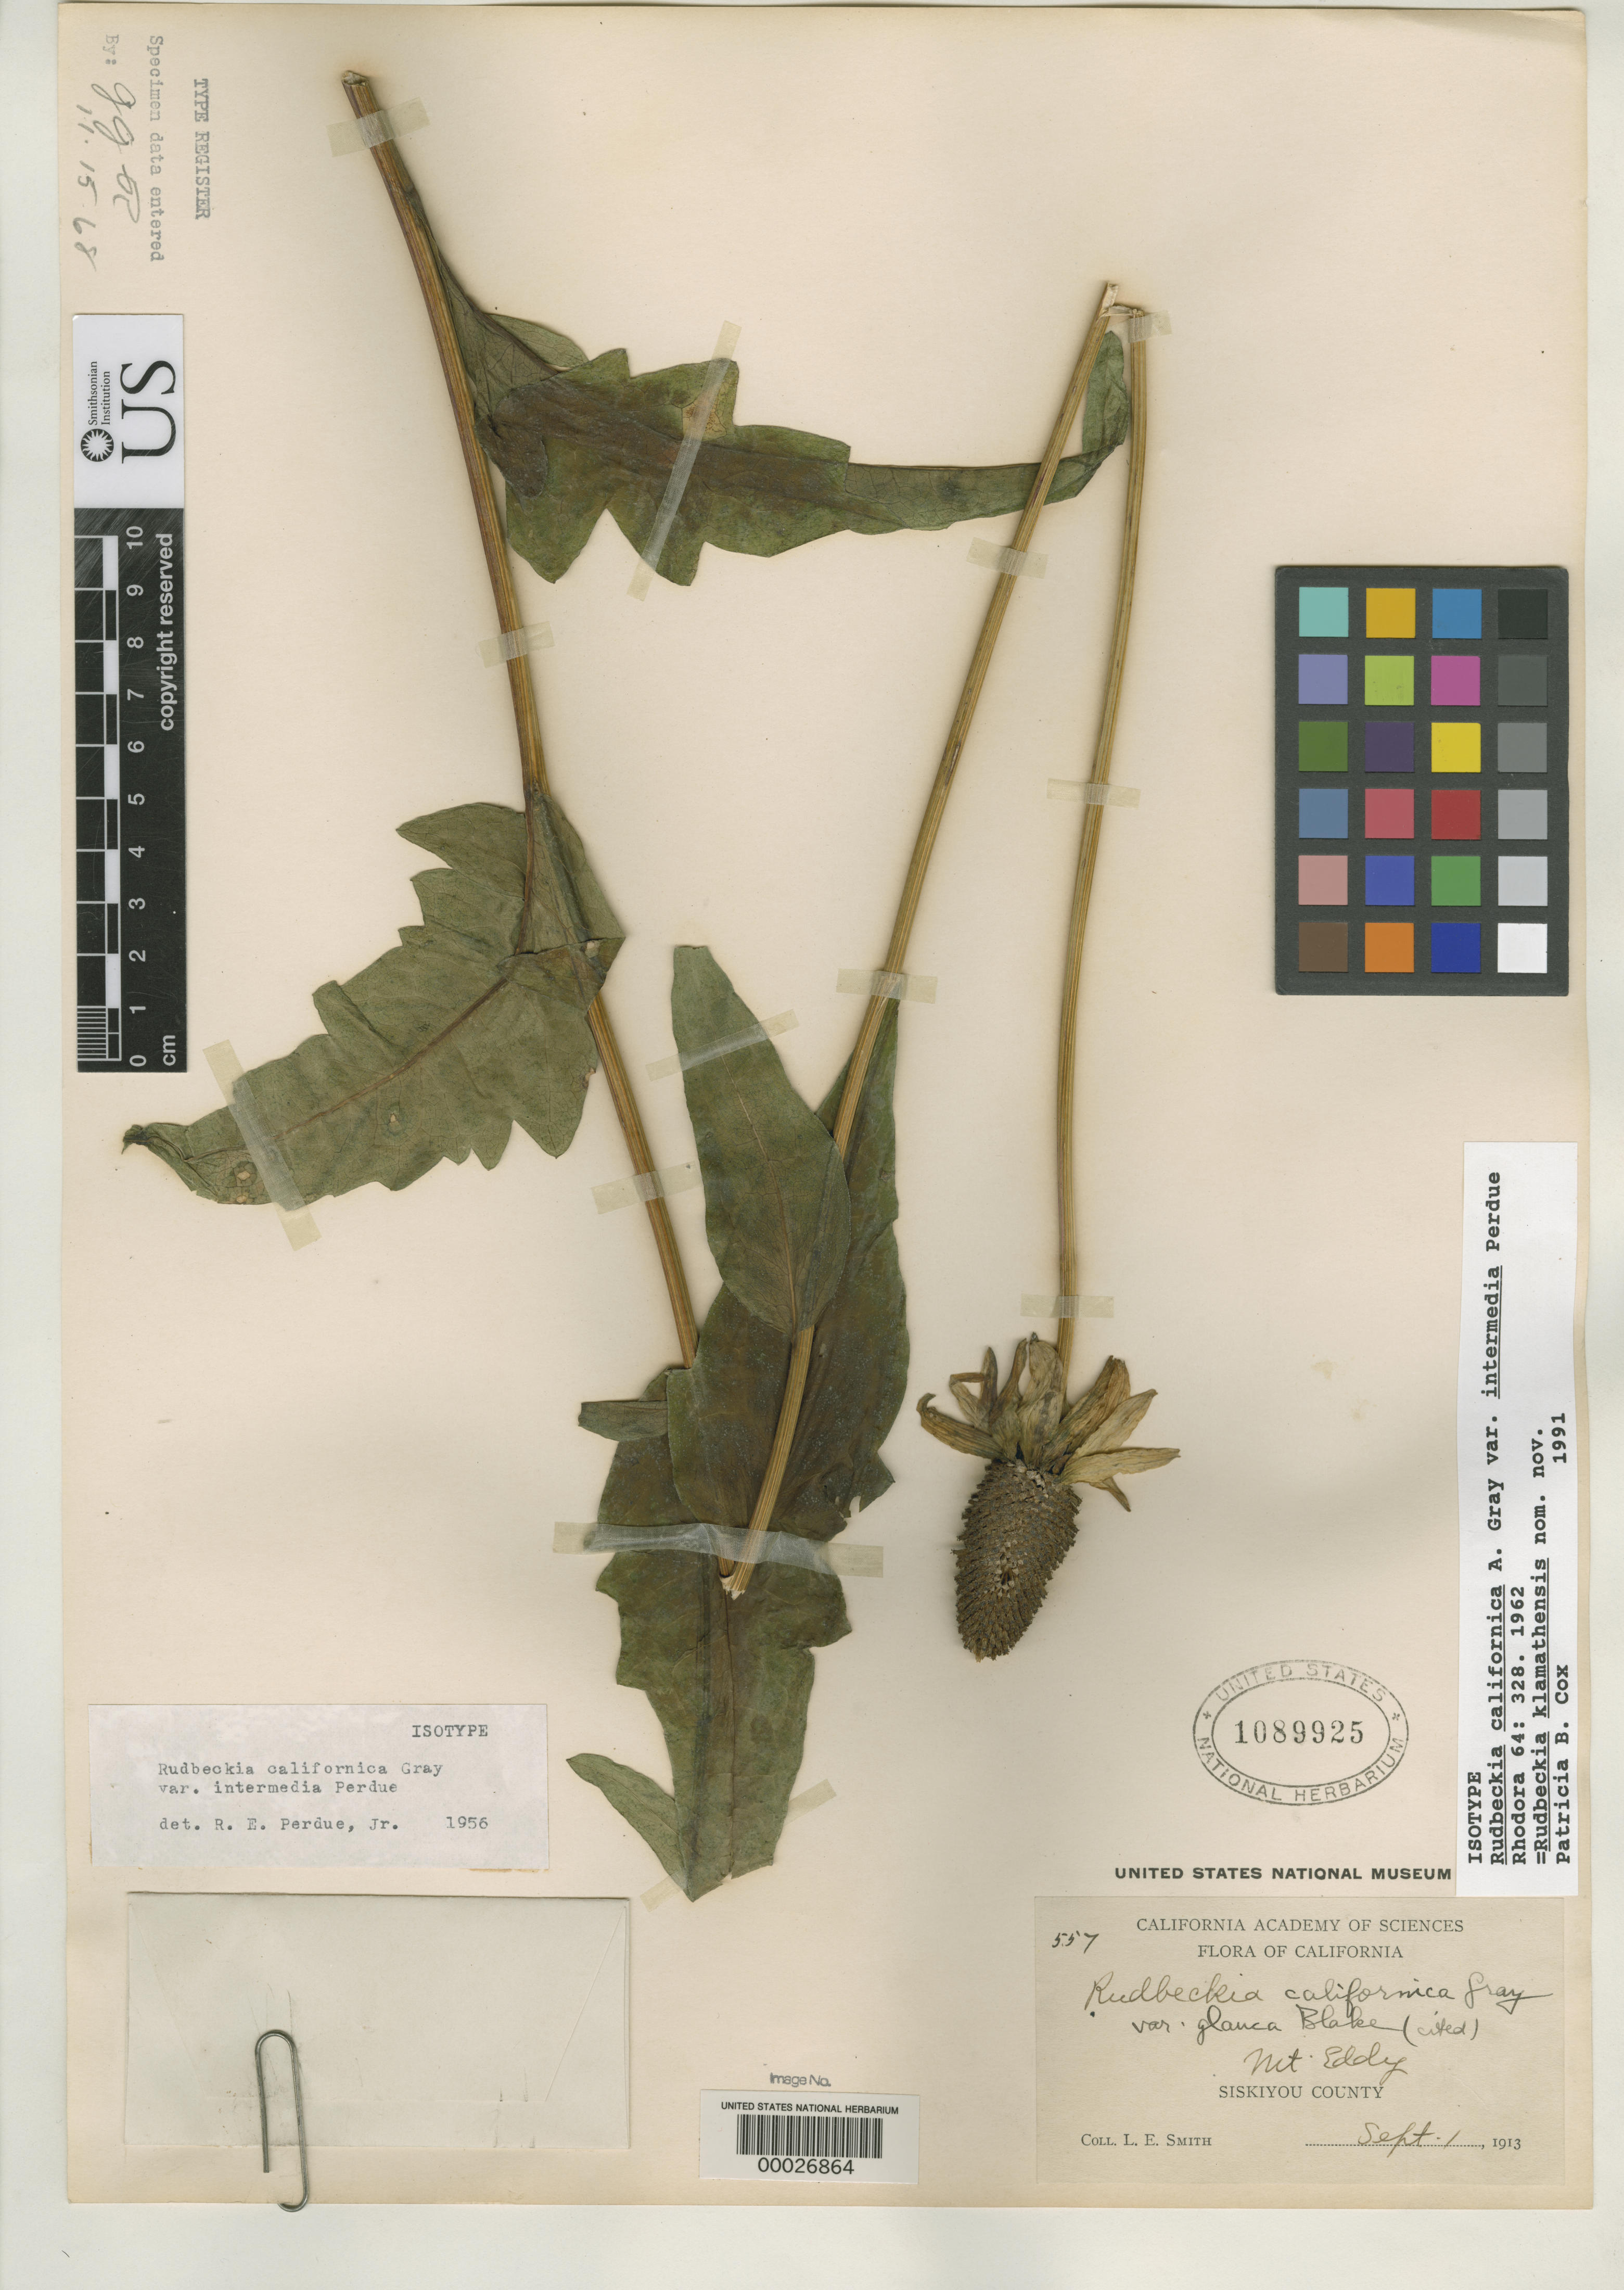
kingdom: Plantae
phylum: Tracheophyta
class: Magnoliopsida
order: Asterales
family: Asteraceae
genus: Rudbeckia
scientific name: Rudbeckia californica var. intermedia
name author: Purdue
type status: Isotype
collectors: L. E. Smith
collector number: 557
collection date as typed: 01 Sep 1913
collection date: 1913-09-01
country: United States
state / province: California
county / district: Siskiyou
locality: Mt. Eddy.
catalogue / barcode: US 1089925